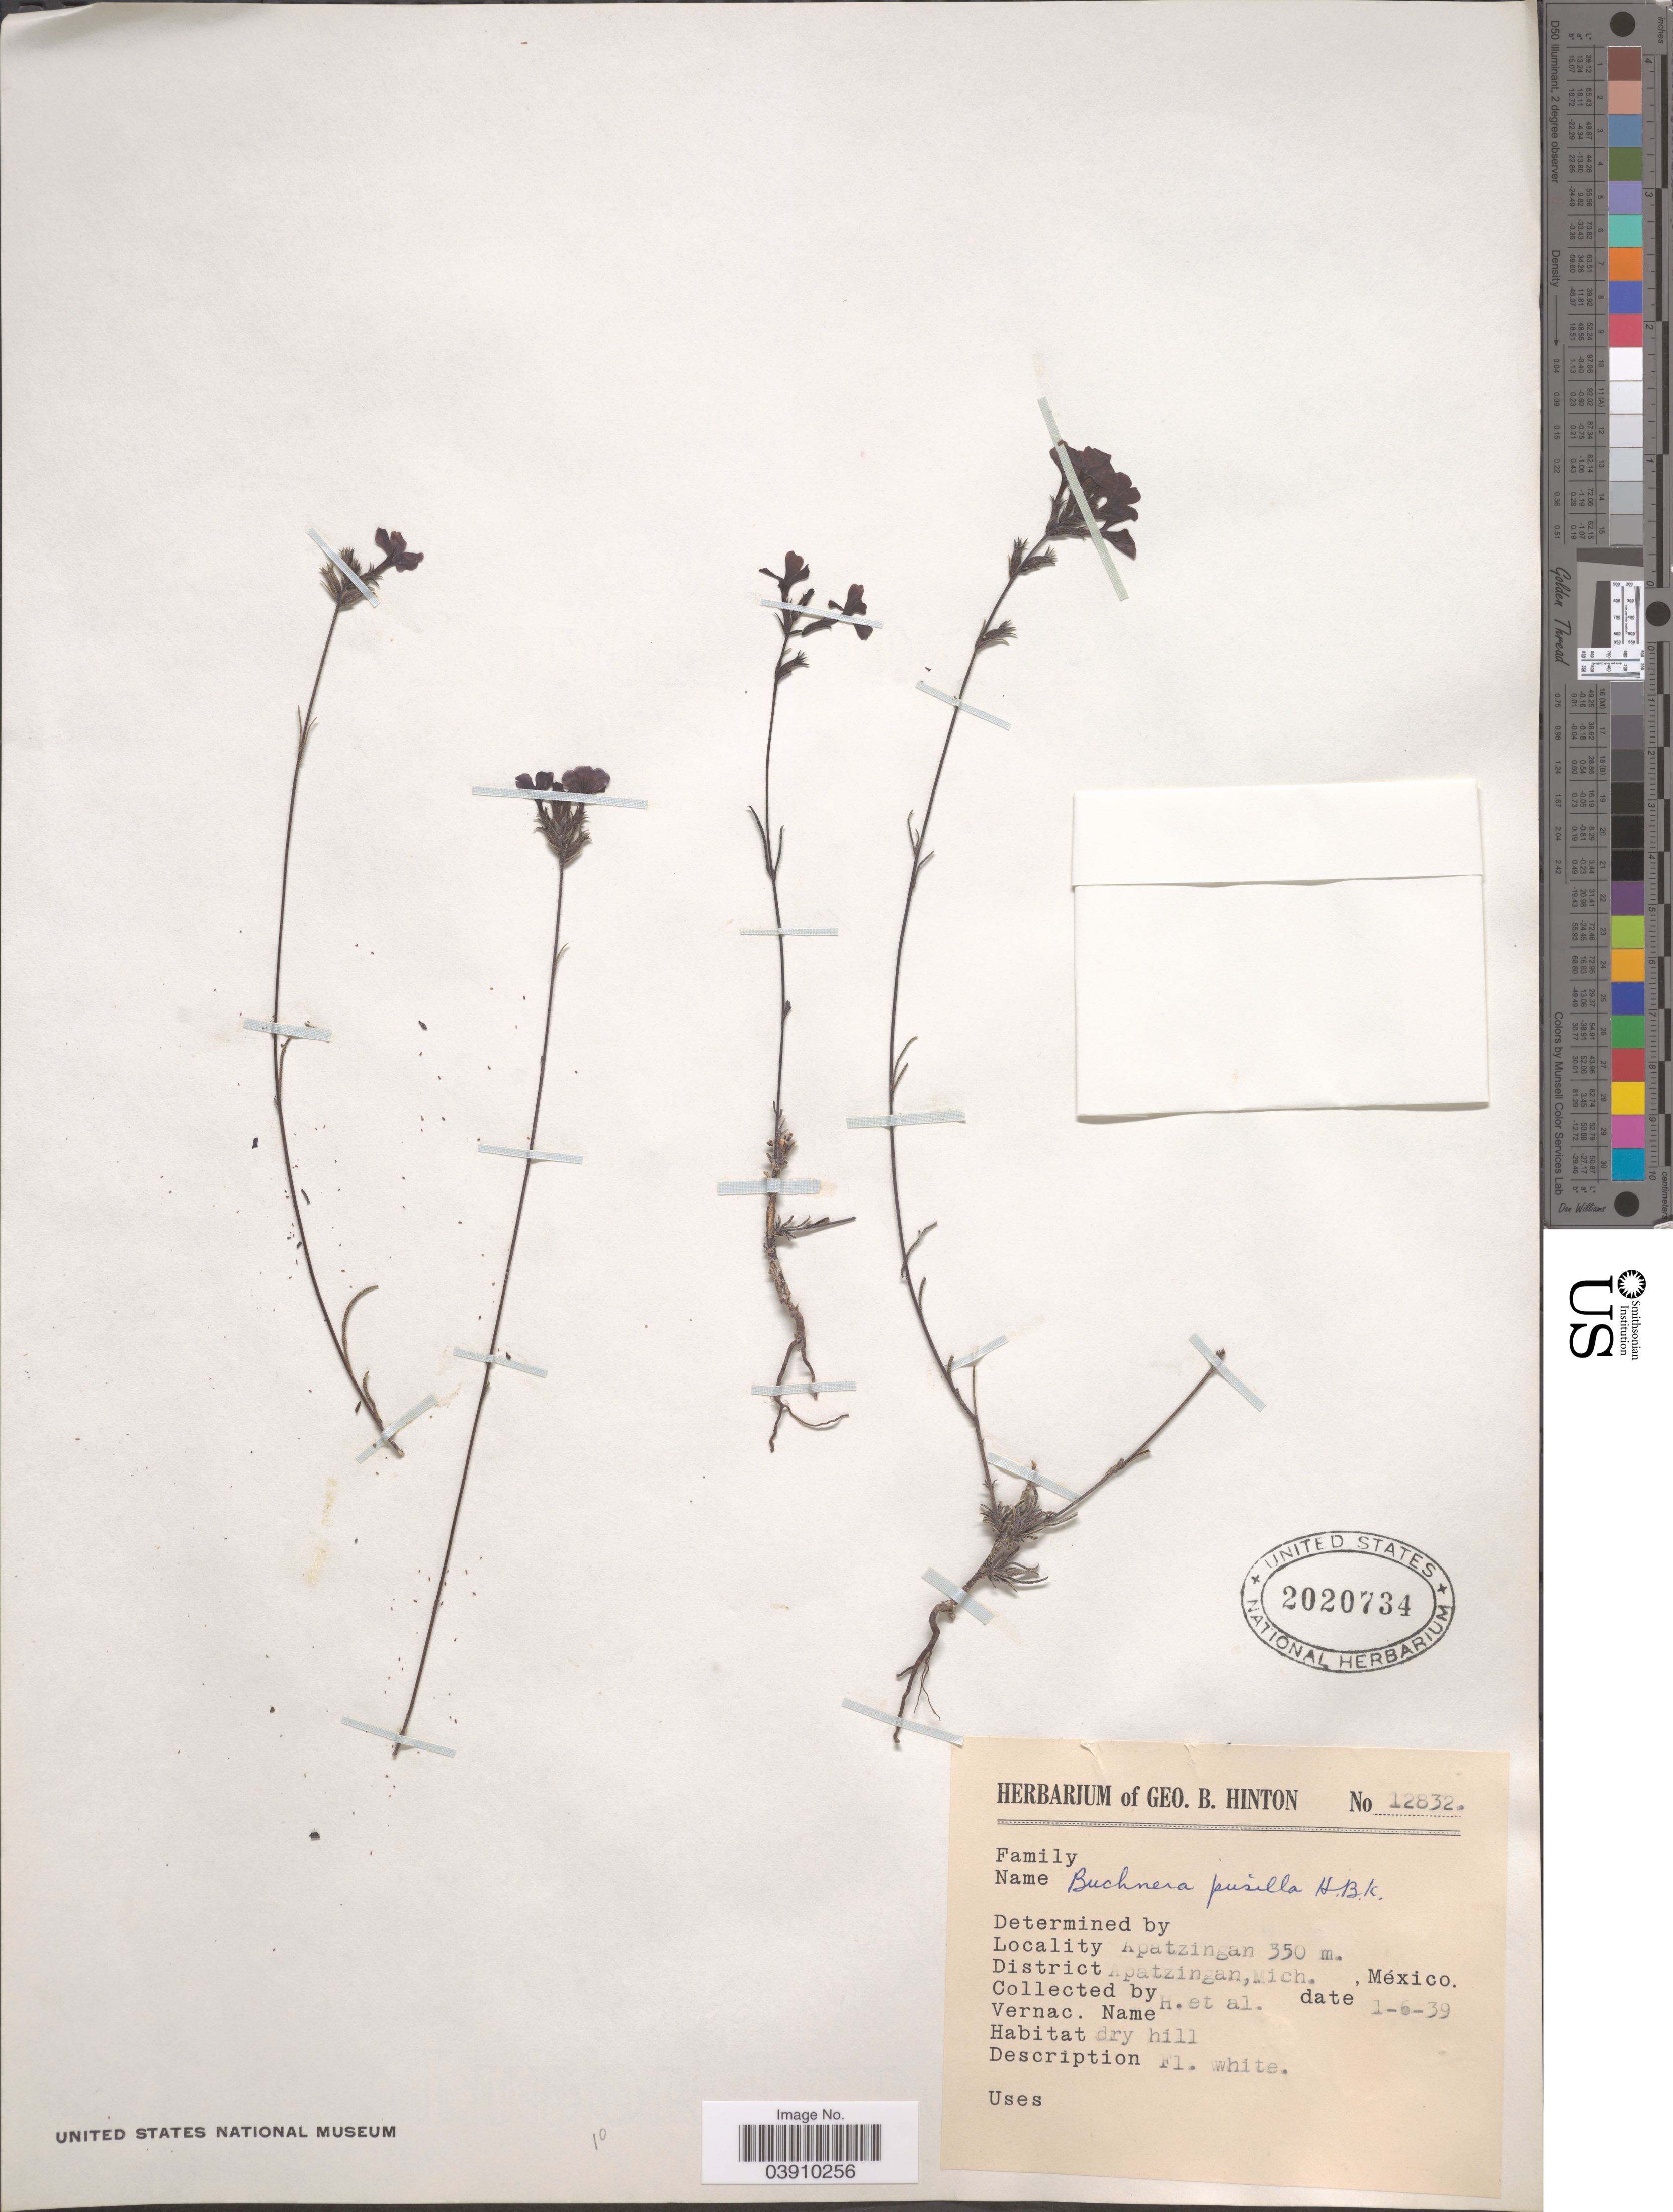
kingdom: Plantae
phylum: Tracheophyta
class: Magnoliopsida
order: Lamiales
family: Orobanchaceae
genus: Buchnera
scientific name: Buchnera pusilla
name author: Kunth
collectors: G. B. Hinton & et al.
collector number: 12832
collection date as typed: Transcribed d/m/y: 1/6/39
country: Mexico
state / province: Michoacán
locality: Apatzingan. District Apatzingan. Dry hill.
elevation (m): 350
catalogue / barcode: US 2020734